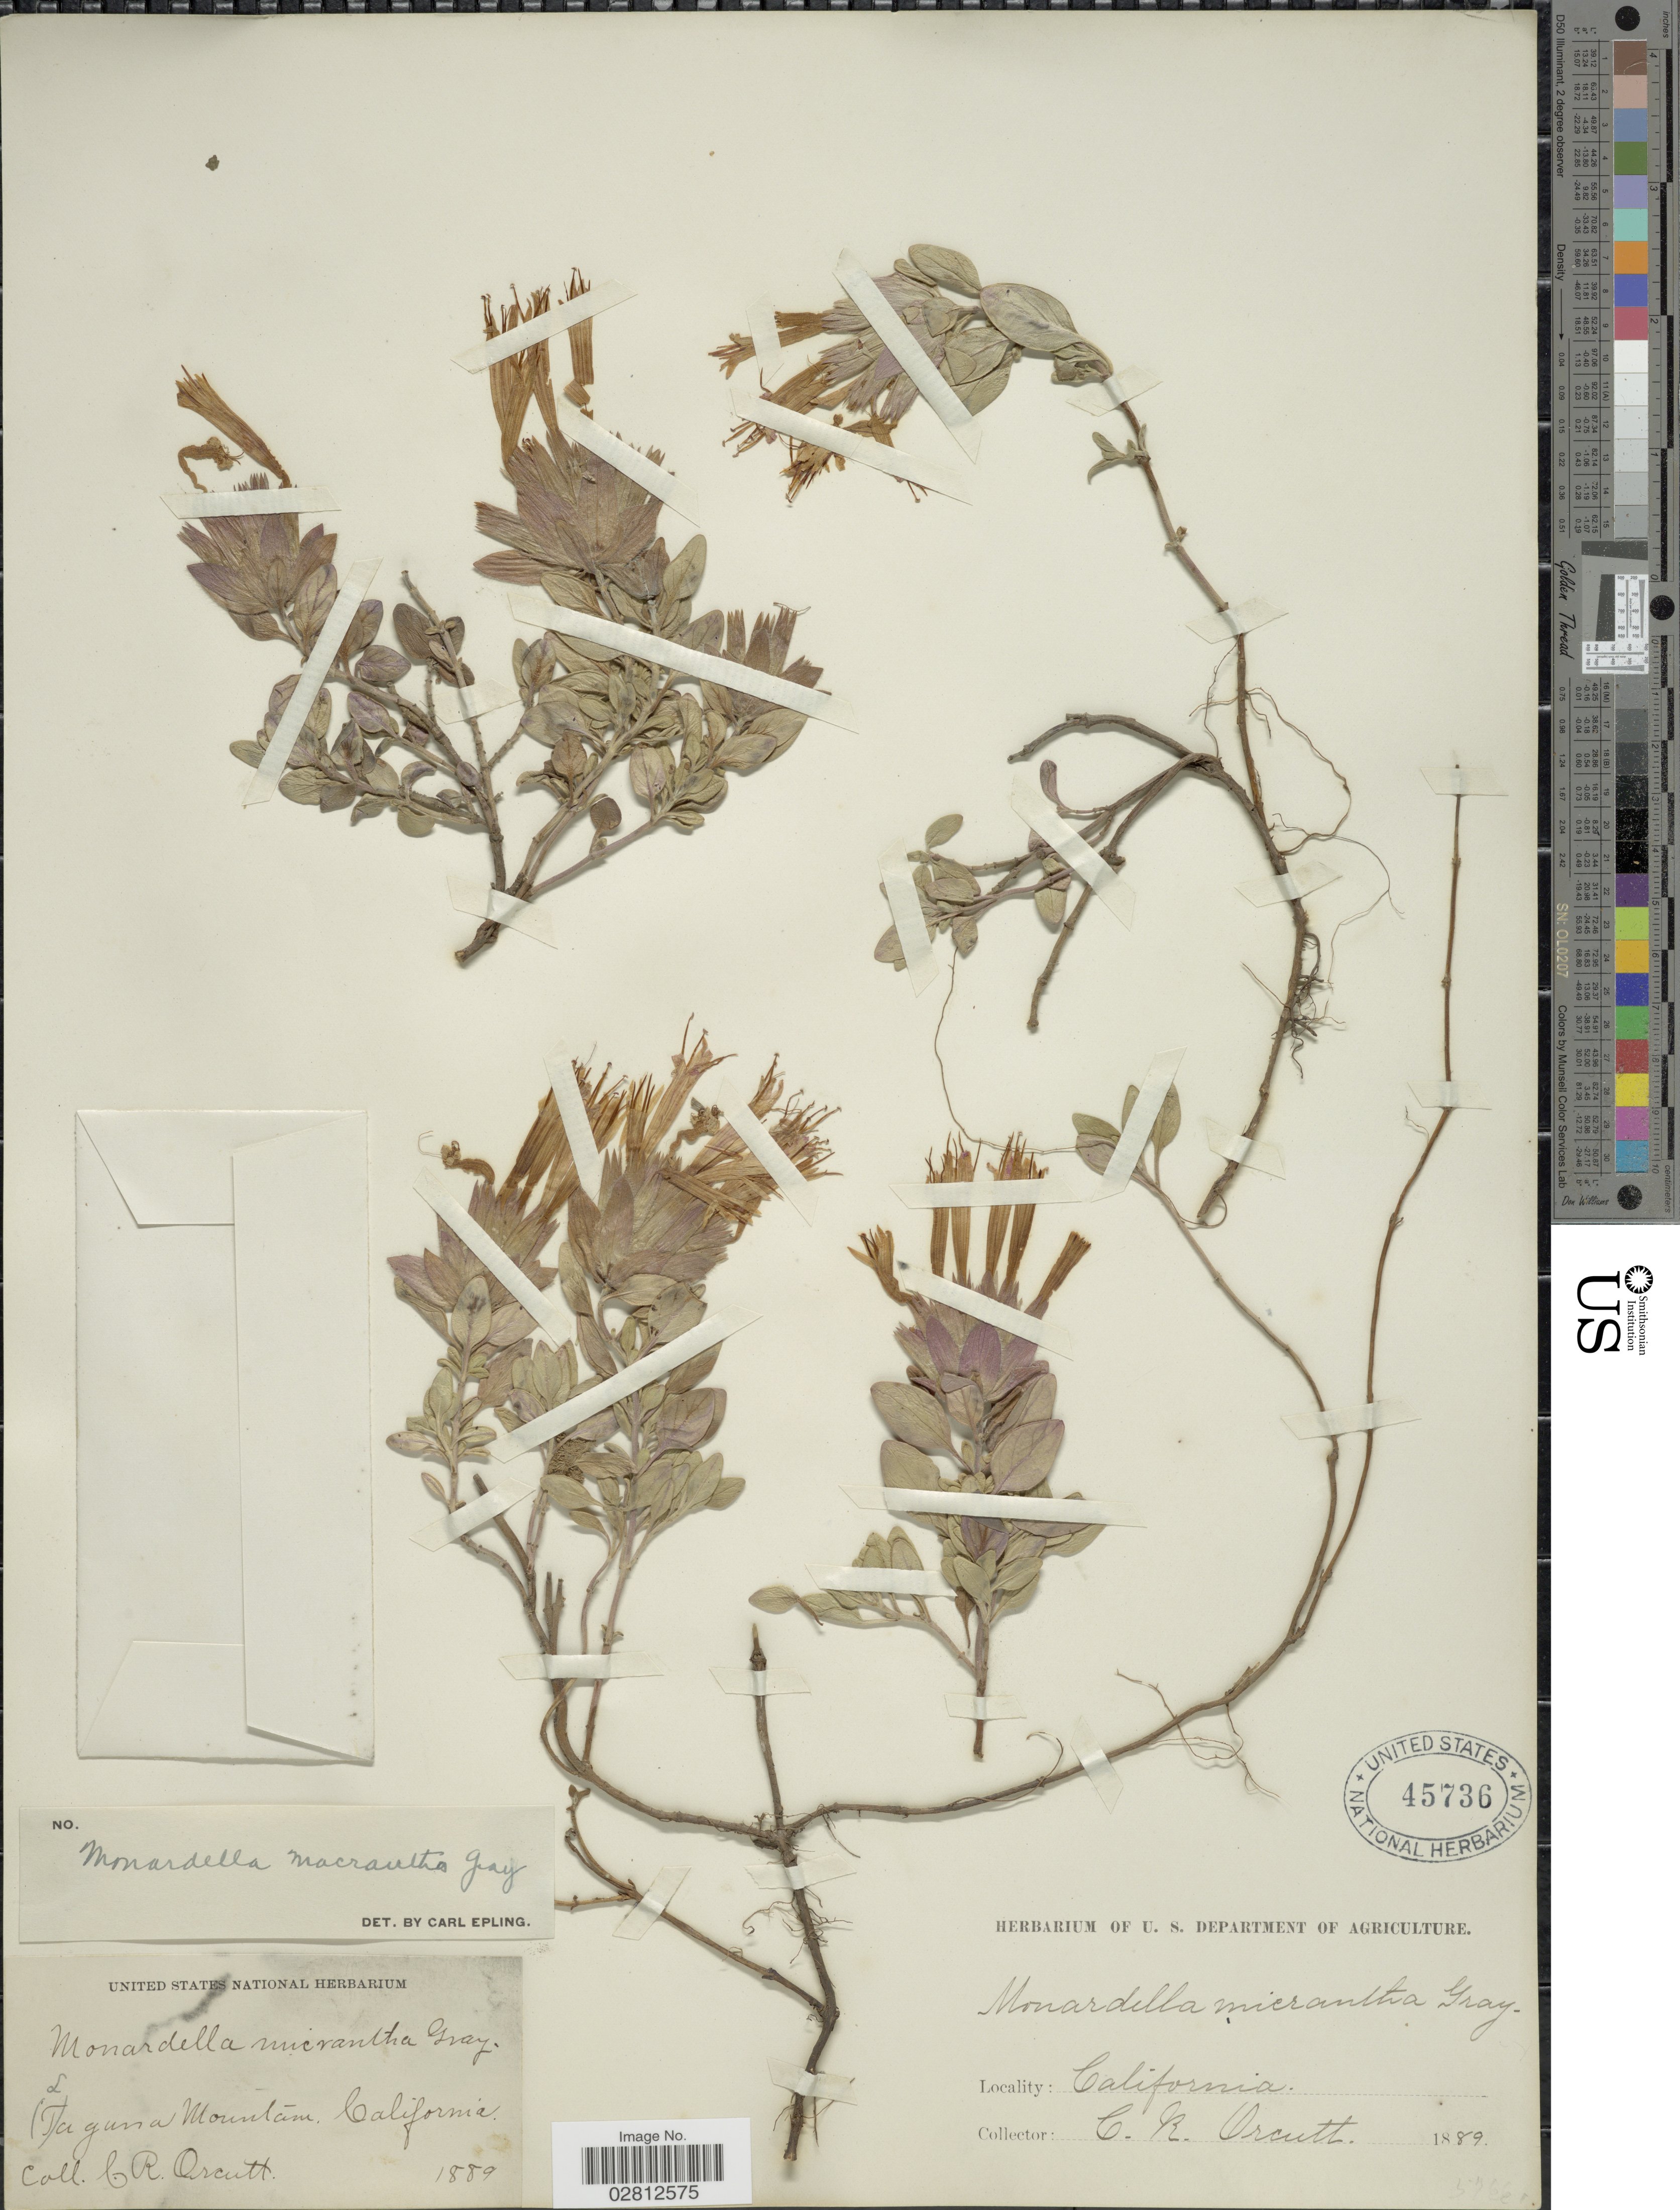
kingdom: Plantae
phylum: Tracheophyta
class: Magnoliopsida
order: Lamiales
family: Lamiaceae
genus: Monardella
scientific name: Monardella macrantha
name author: A. Gray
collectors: C. R. Orcutt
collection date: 1889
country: United States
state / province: California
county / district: Orange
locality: Laguna Mountain.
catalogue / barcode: US 45736